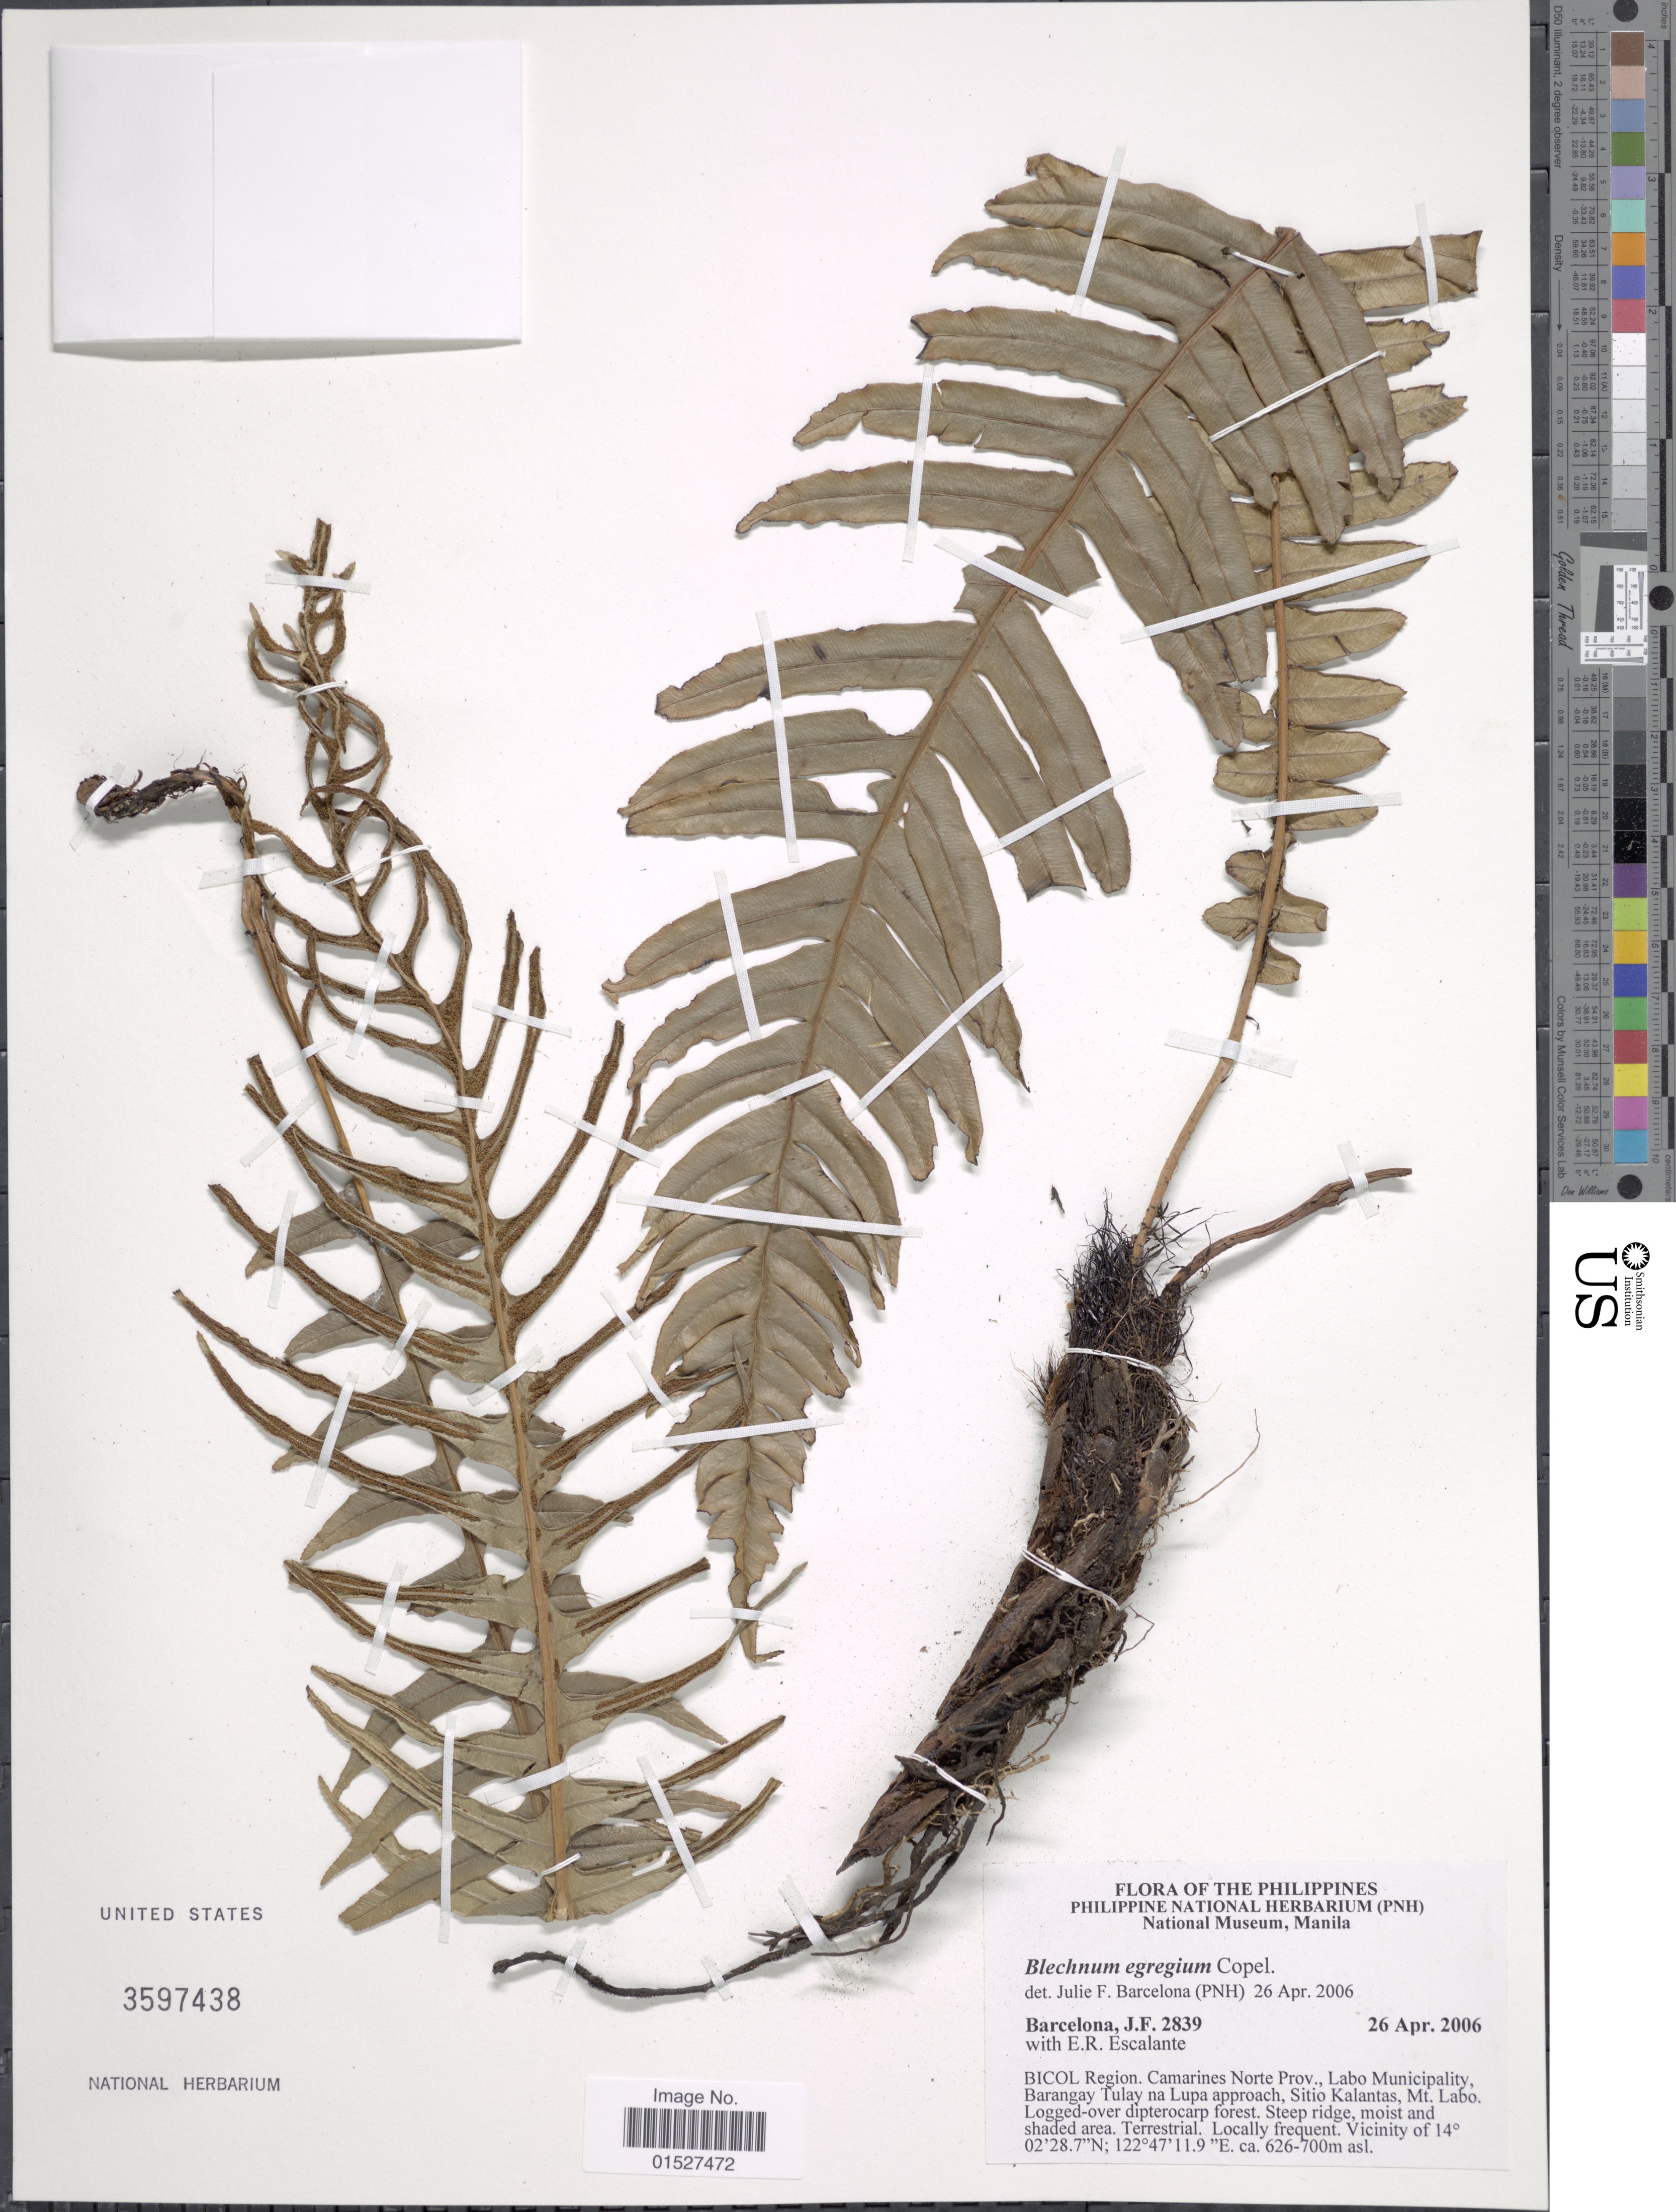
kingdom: Plantae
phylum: Tracheophyta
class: Polypodiopsida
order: Polypodiales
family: Blechnaceae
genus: Blechnum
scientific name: Blechnum egregium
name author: Copel.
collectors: J. F. Barcelona & E. Escalante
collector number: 2839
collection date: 2006-04-26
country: Philippines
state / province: Bicol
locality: Bicol Region. Camarines Norte Prov., Labo Municipality, Barangay Tulay na Lupa approach, Sitio Kalantas, Mt. Labo.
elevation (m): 626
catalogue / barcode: US 3597438